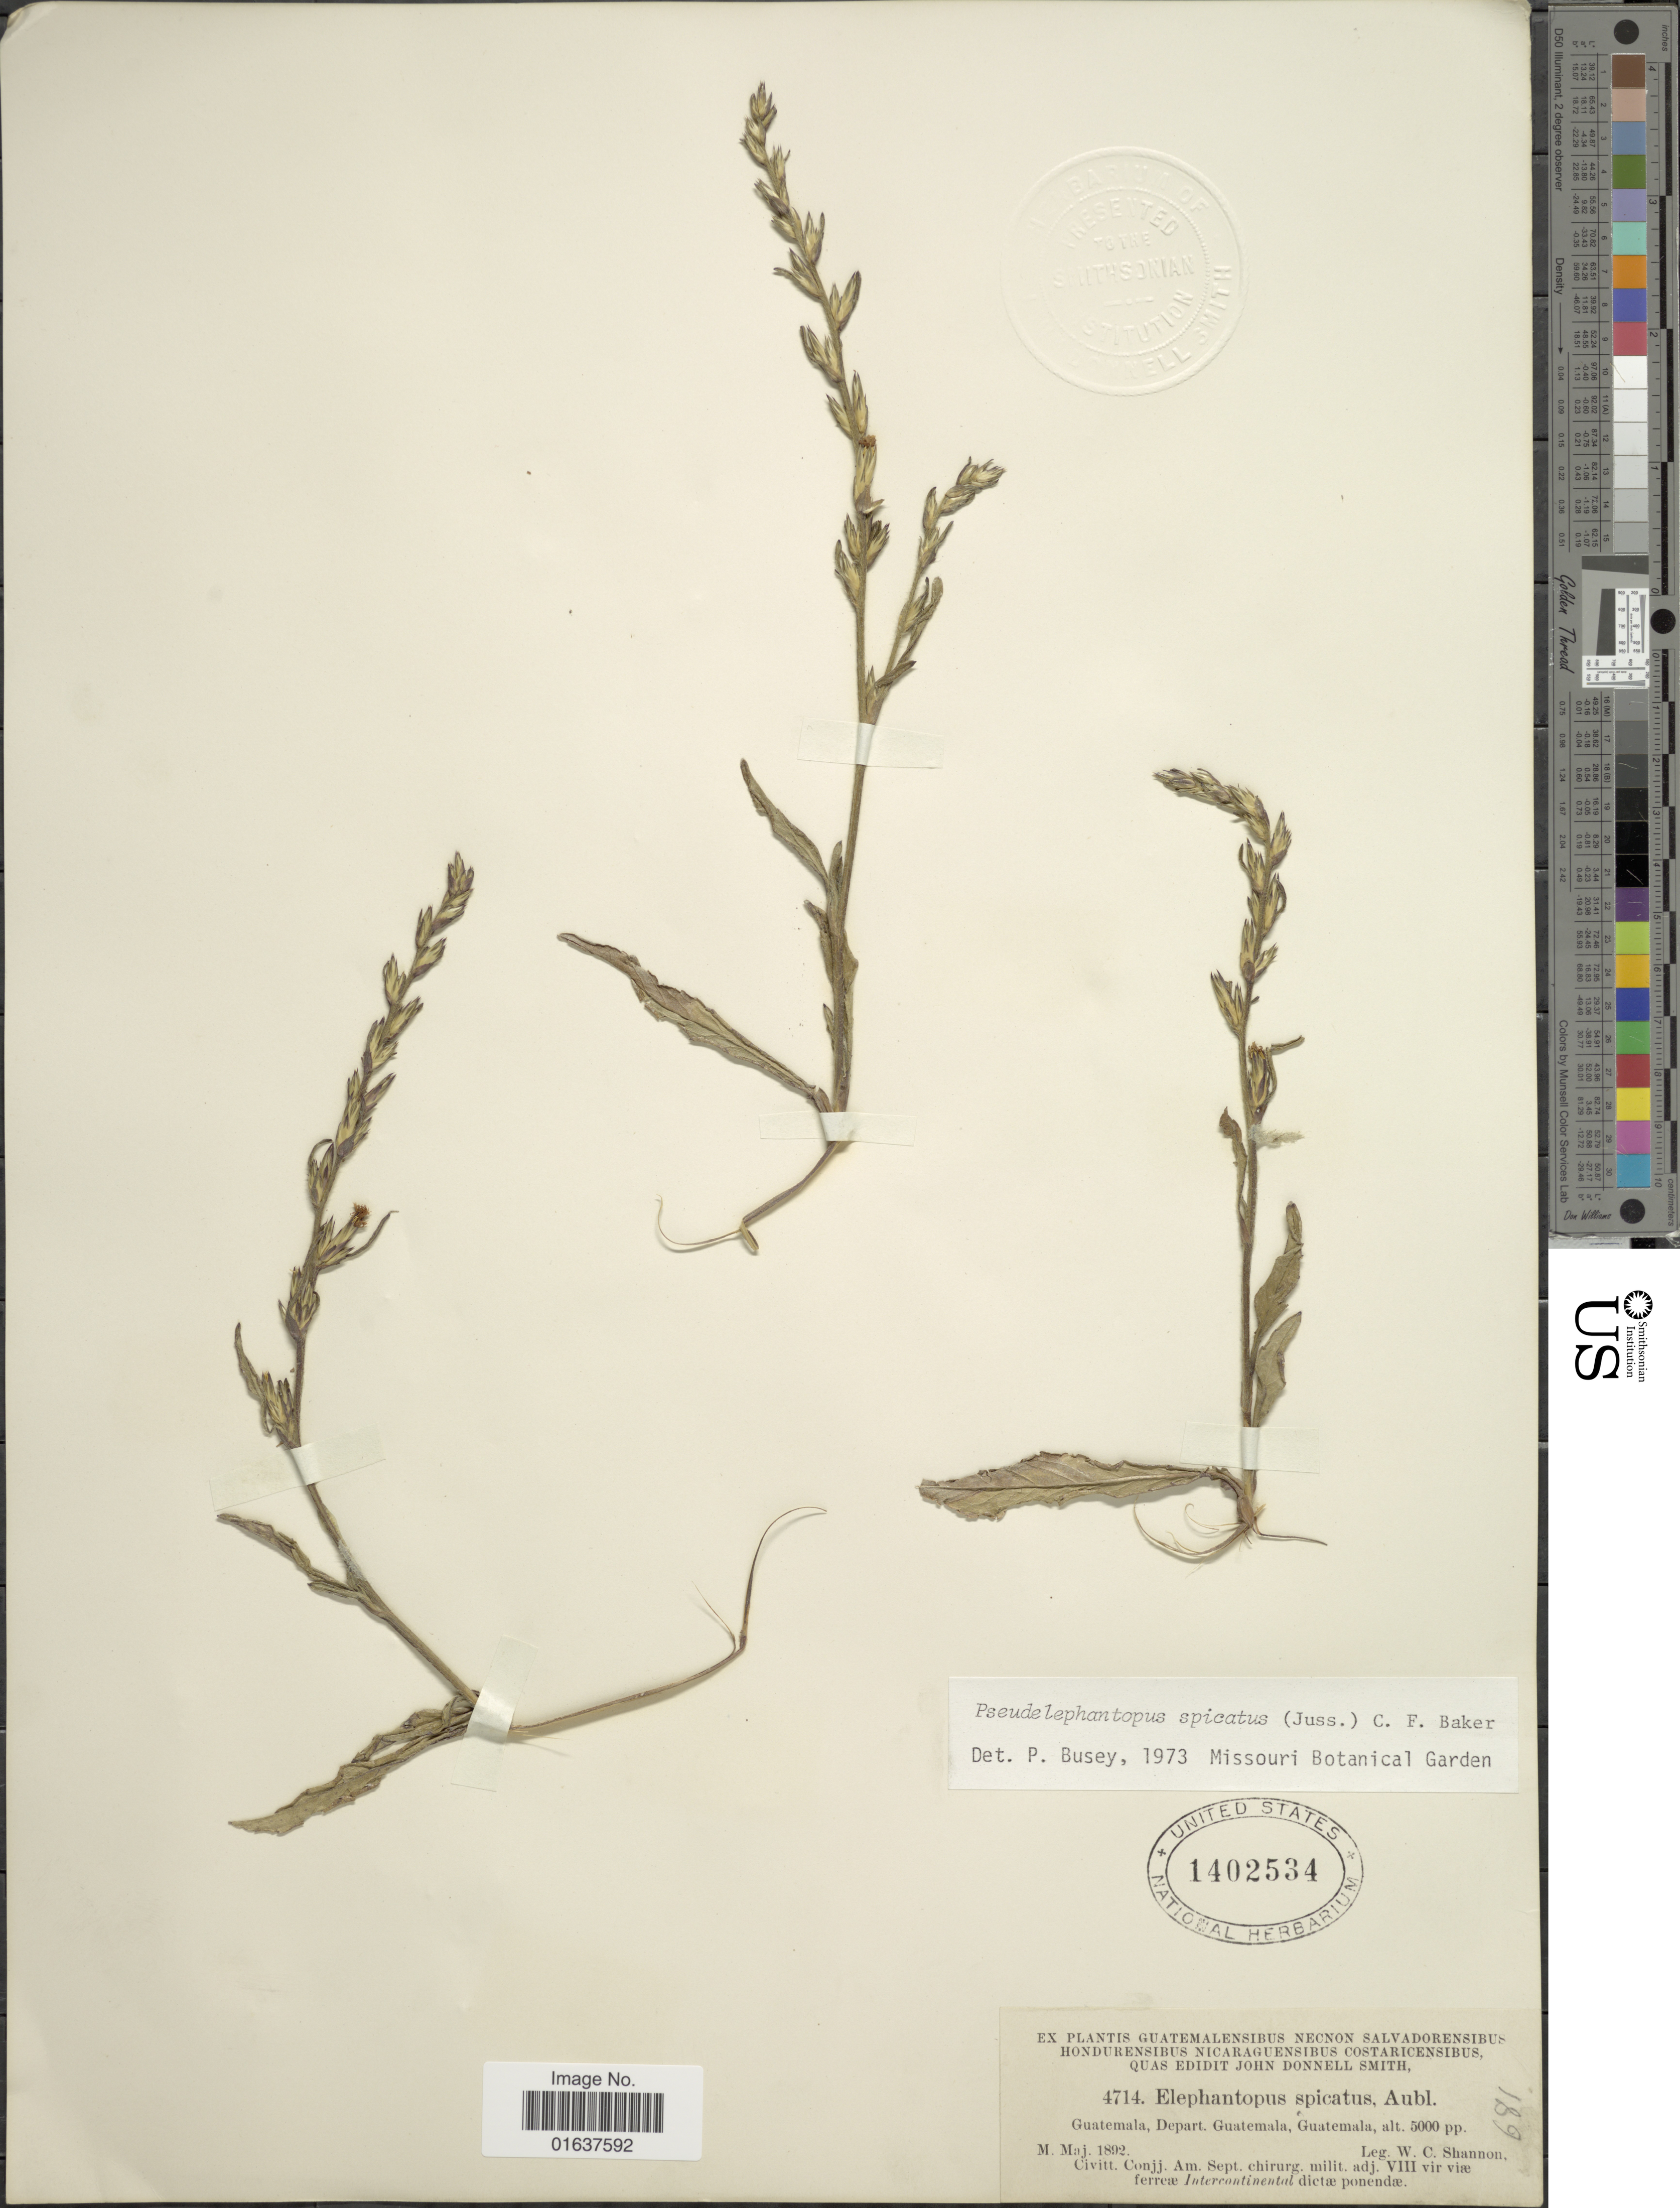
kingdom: Plantae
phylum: Tracheophyta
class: Magnoliopsida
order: Asterales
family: Asteraceae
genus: Pseudelephantopus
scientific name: Pseudelephantopus spicatus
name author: (Juss. ex Aubl.) C.F. Baker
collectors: W. C. Shannon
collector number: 4714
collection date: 1892-05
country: Guatemala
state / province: Guatemala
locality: Depart. Guatemala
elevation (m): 1524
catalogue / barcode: US 1402534